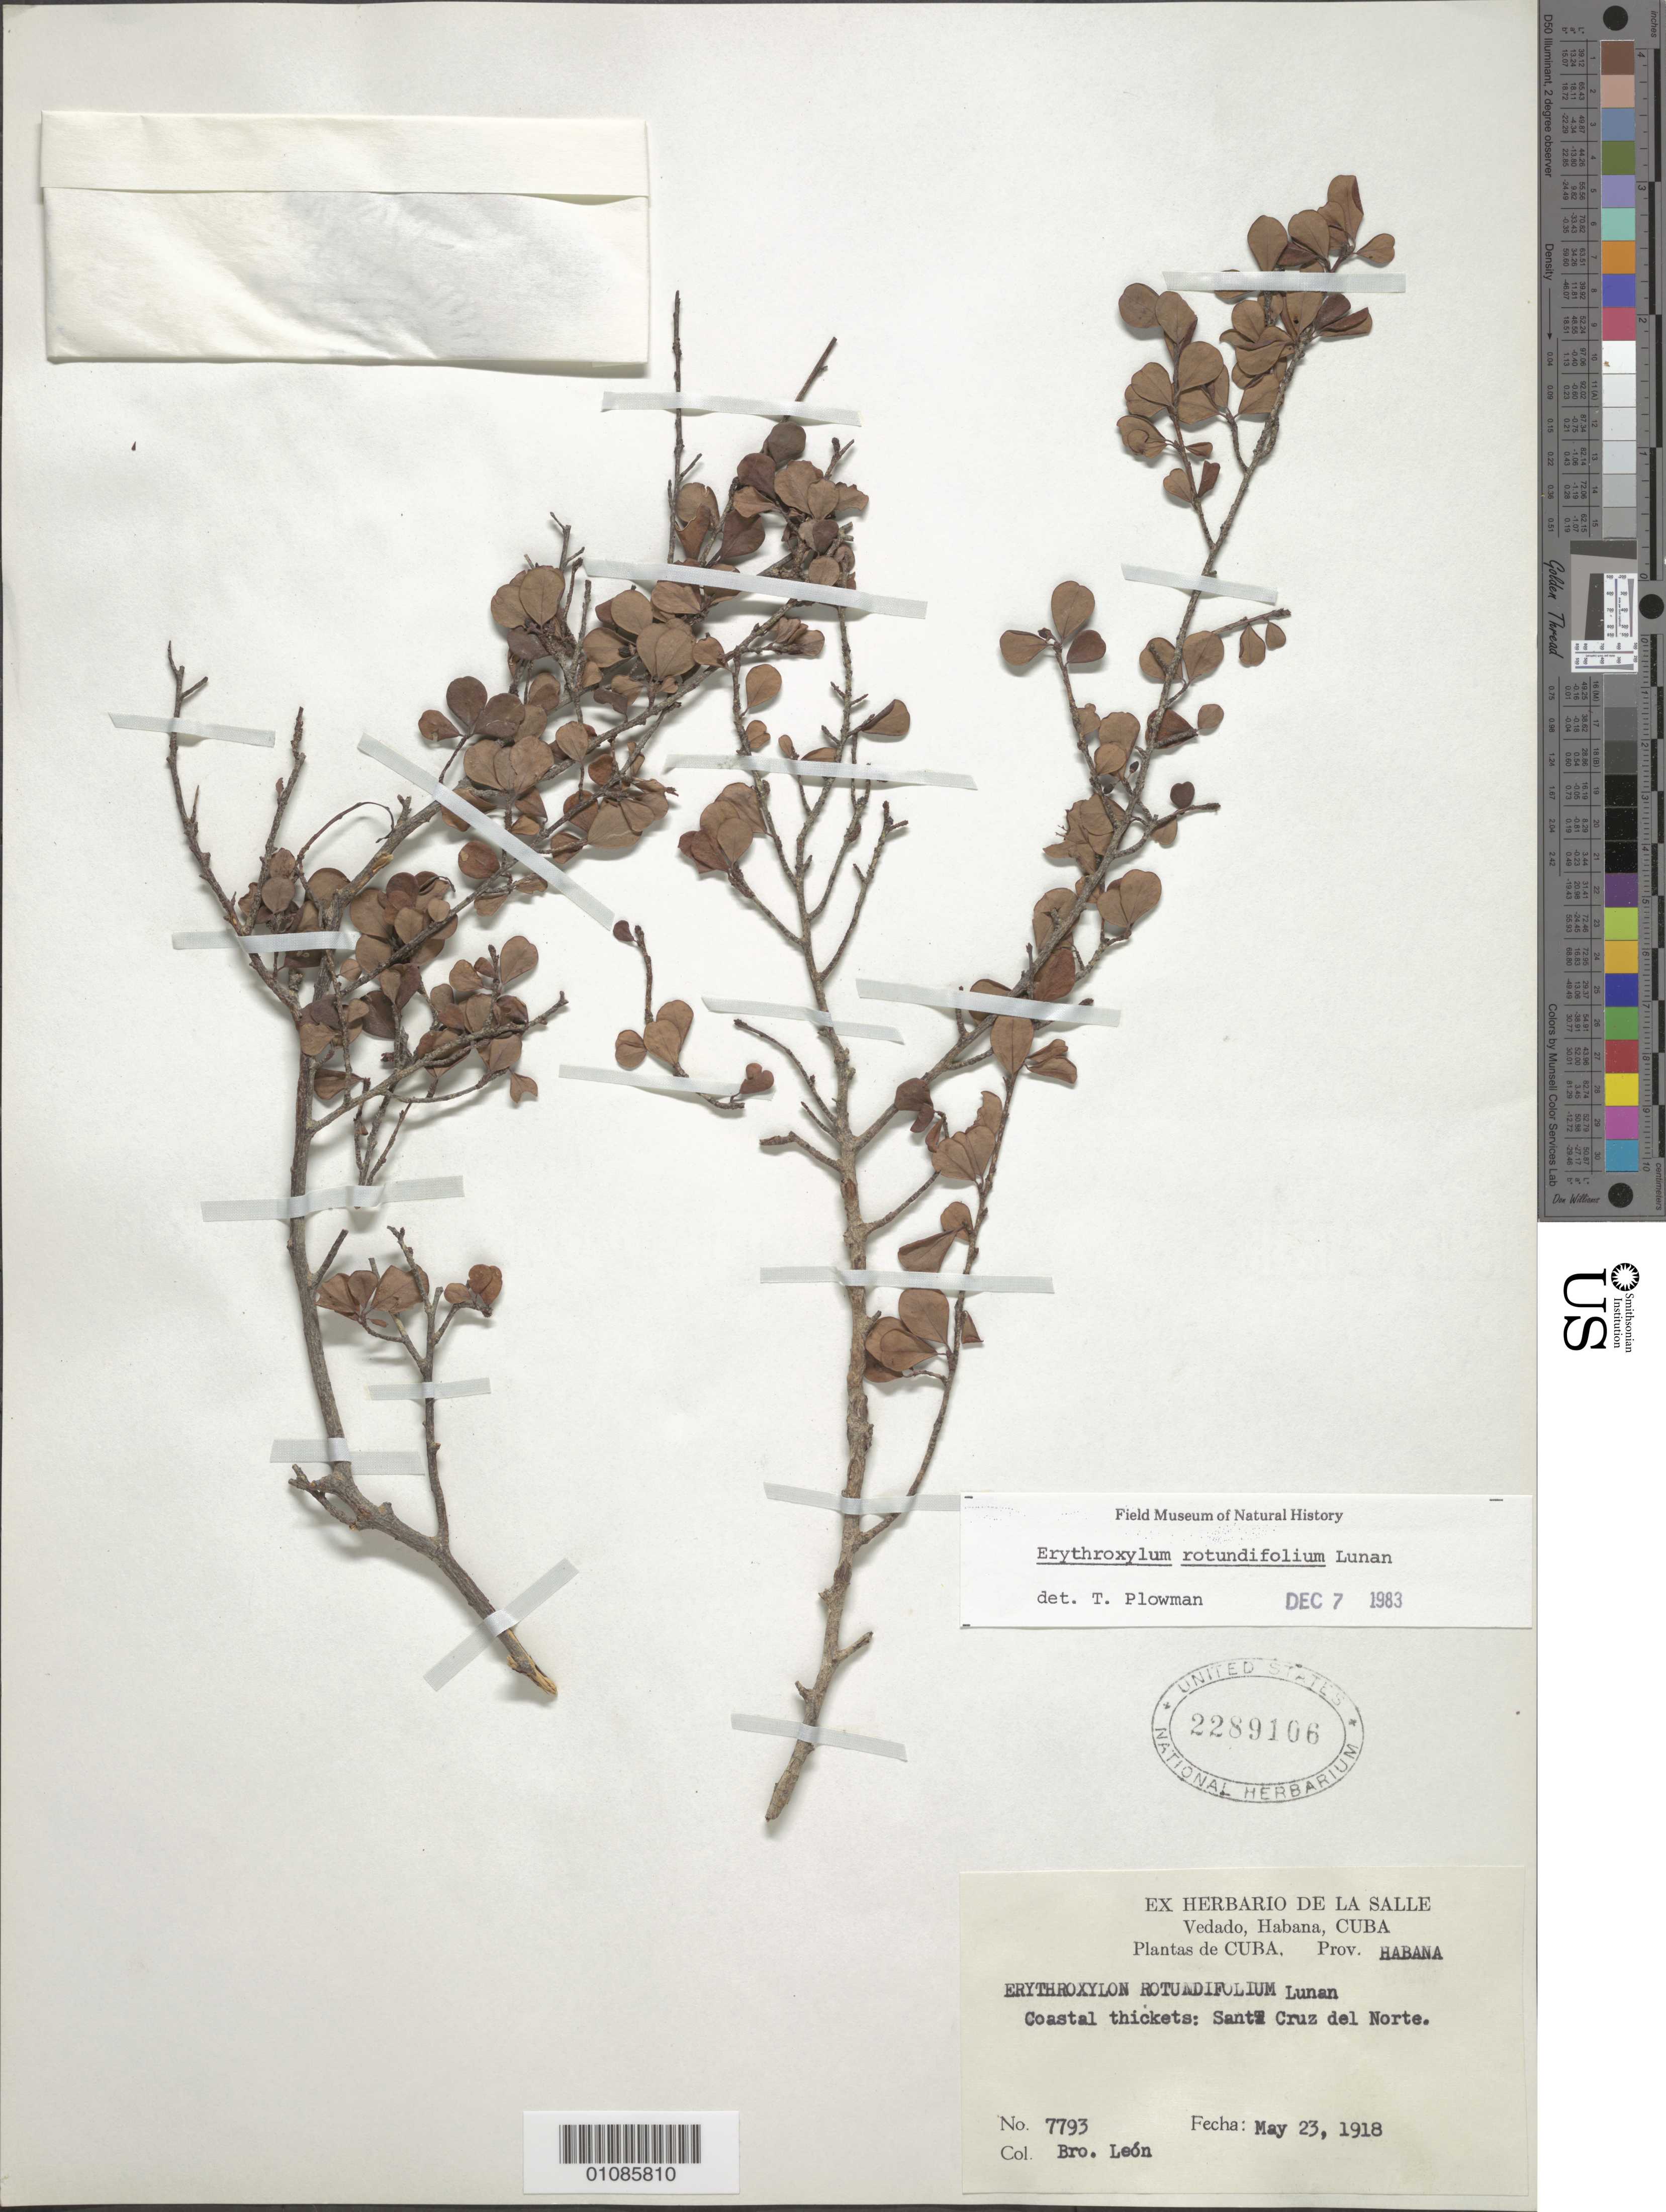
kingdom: Plantae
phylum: Tracheophyta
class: Magnoliopsida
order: Malpighiales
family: Erythroxylaceae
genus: Erythroxylum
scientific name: Erythroxylum rotundifolium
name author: Lunan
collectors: Bro. León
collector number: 7793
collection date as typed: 23 May 1918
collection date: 1918-05-23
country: Cuba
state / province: La Habana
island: Cuba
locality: Coastal thieckts:Santa cruz del Norte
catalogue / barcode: US 2289106